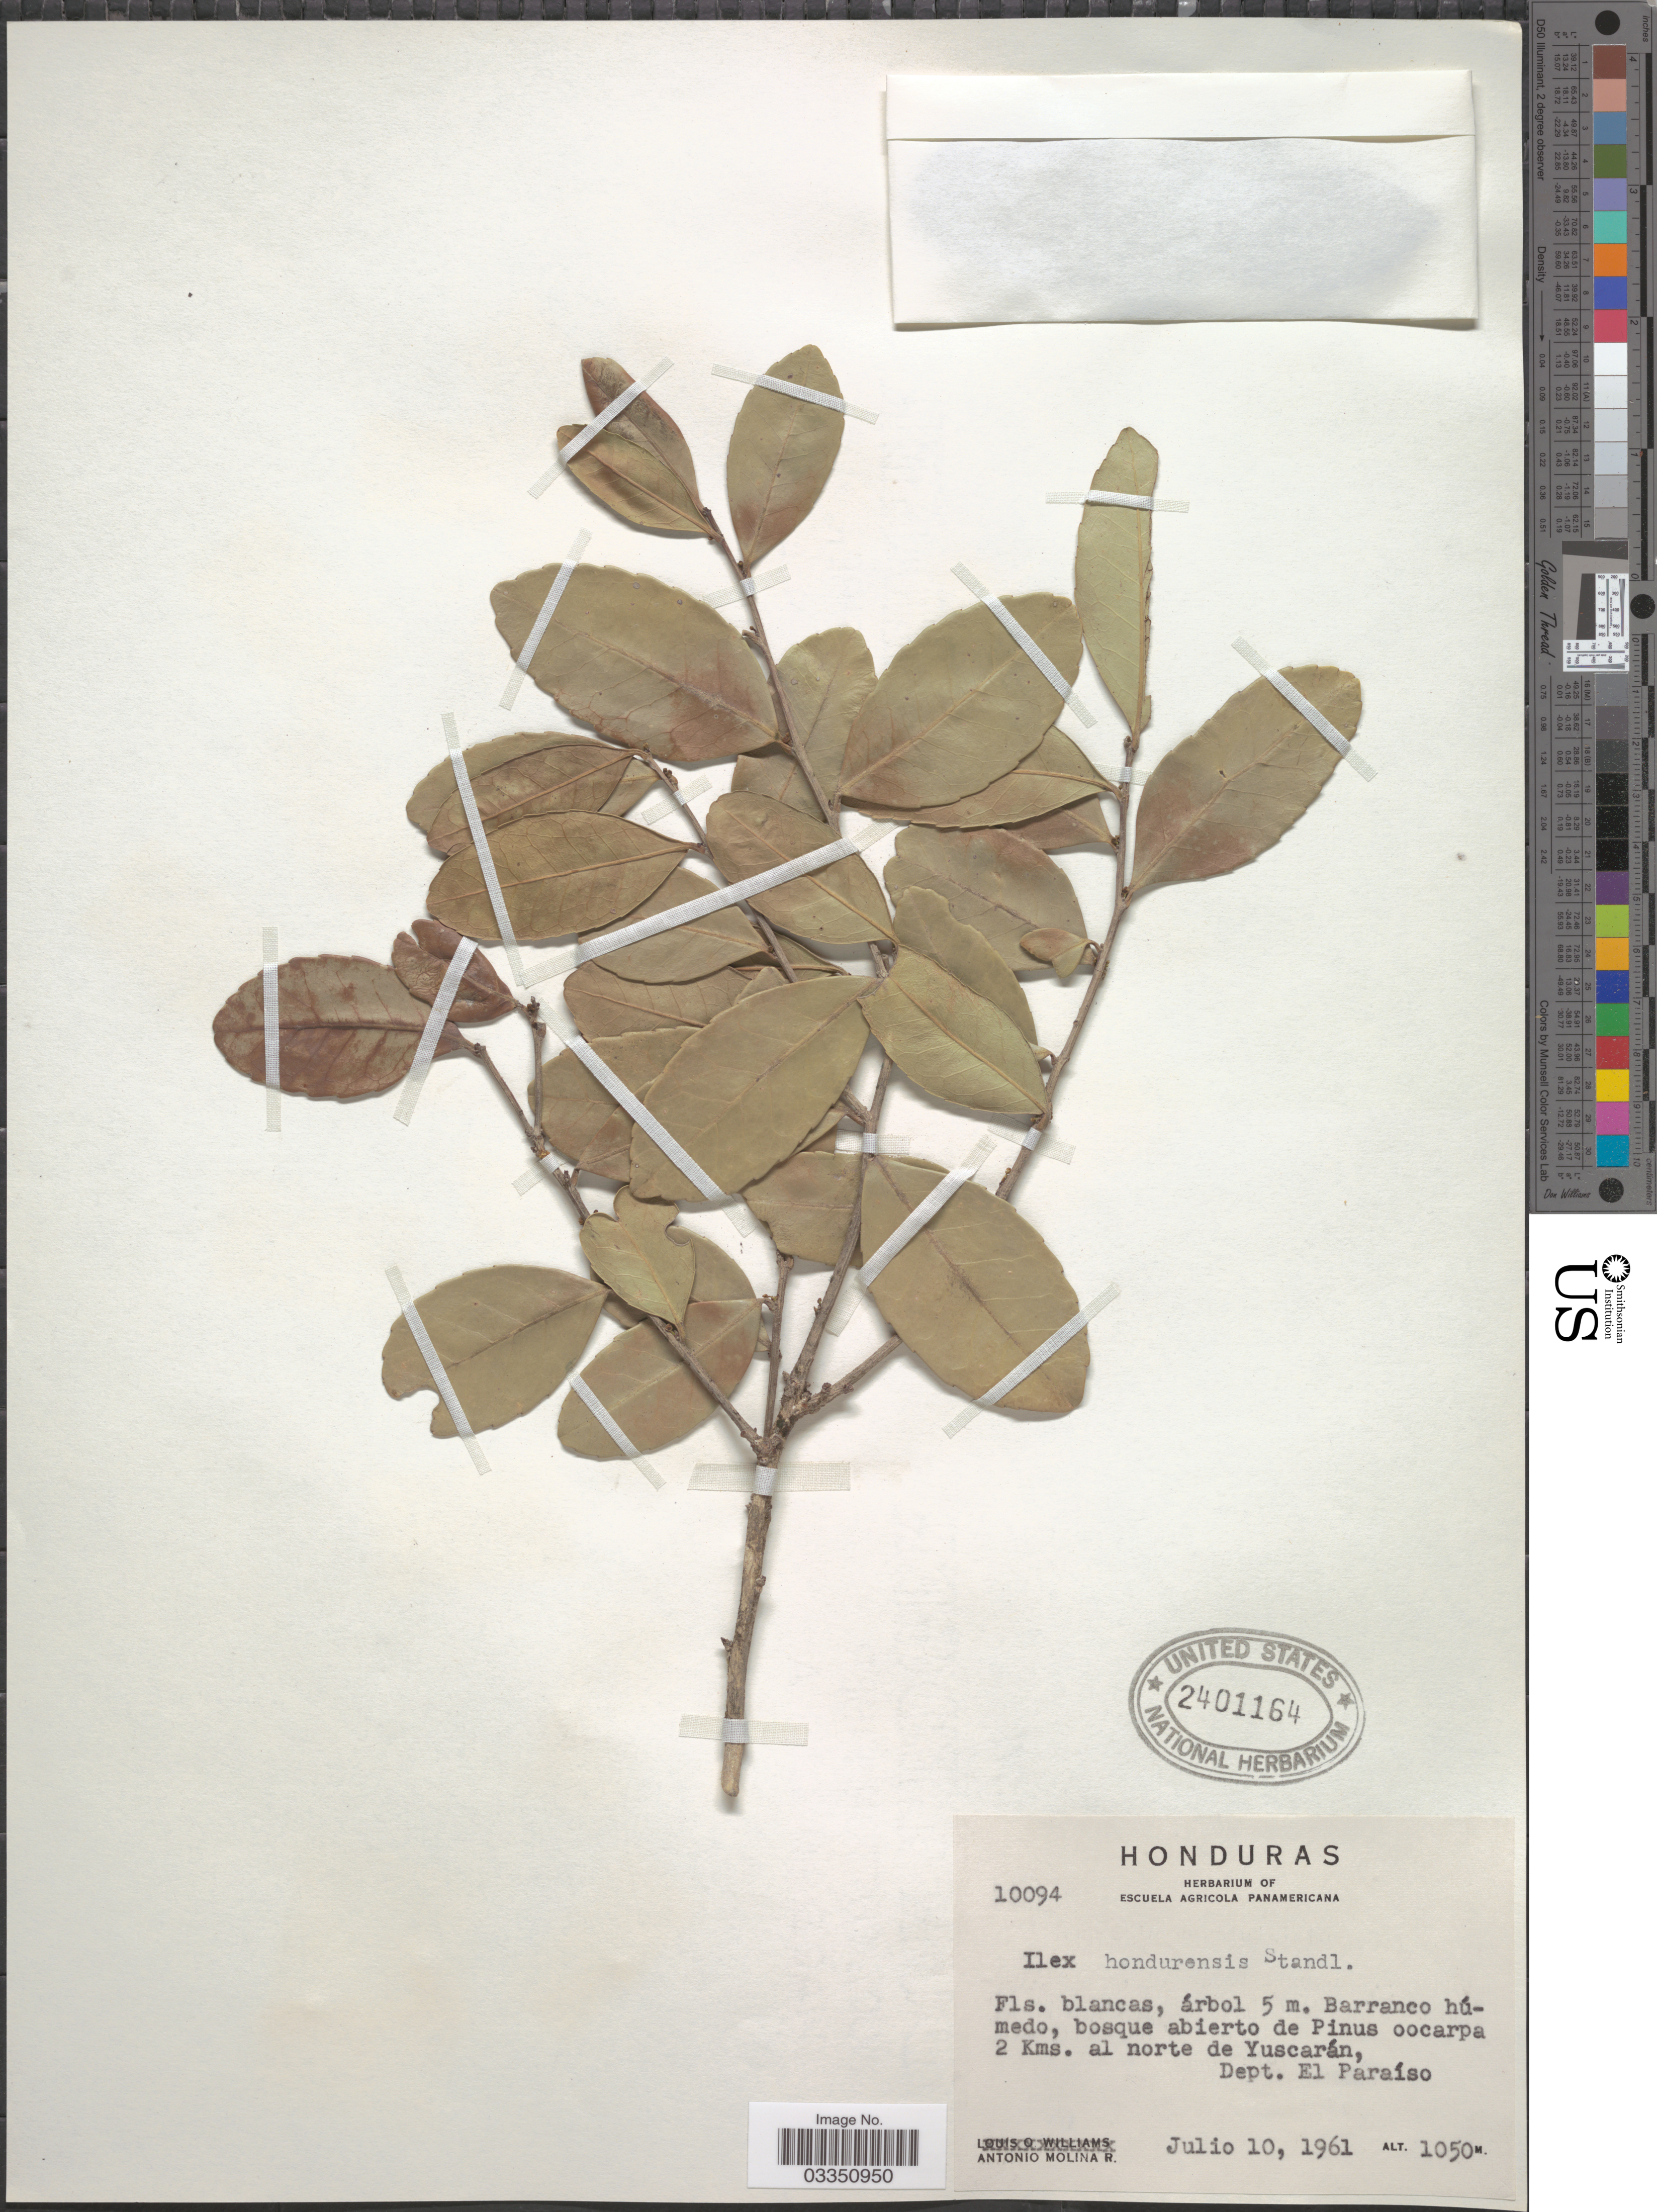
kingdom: Plantae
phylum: Tracheophyta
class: Magnoliopsida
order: Aquifoliales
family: Aquifoliaceae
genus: Ilex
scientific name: Ilex hondurensis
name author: Standl. ex Yunck.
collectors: A. Molina R.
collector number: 10094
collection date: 1961-07-10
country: Honduras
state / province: El Paraíso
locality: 2 Kms. al norte de Yuscarán, Dept. El Paraíso.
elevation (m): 1050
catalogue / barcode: US 2401164